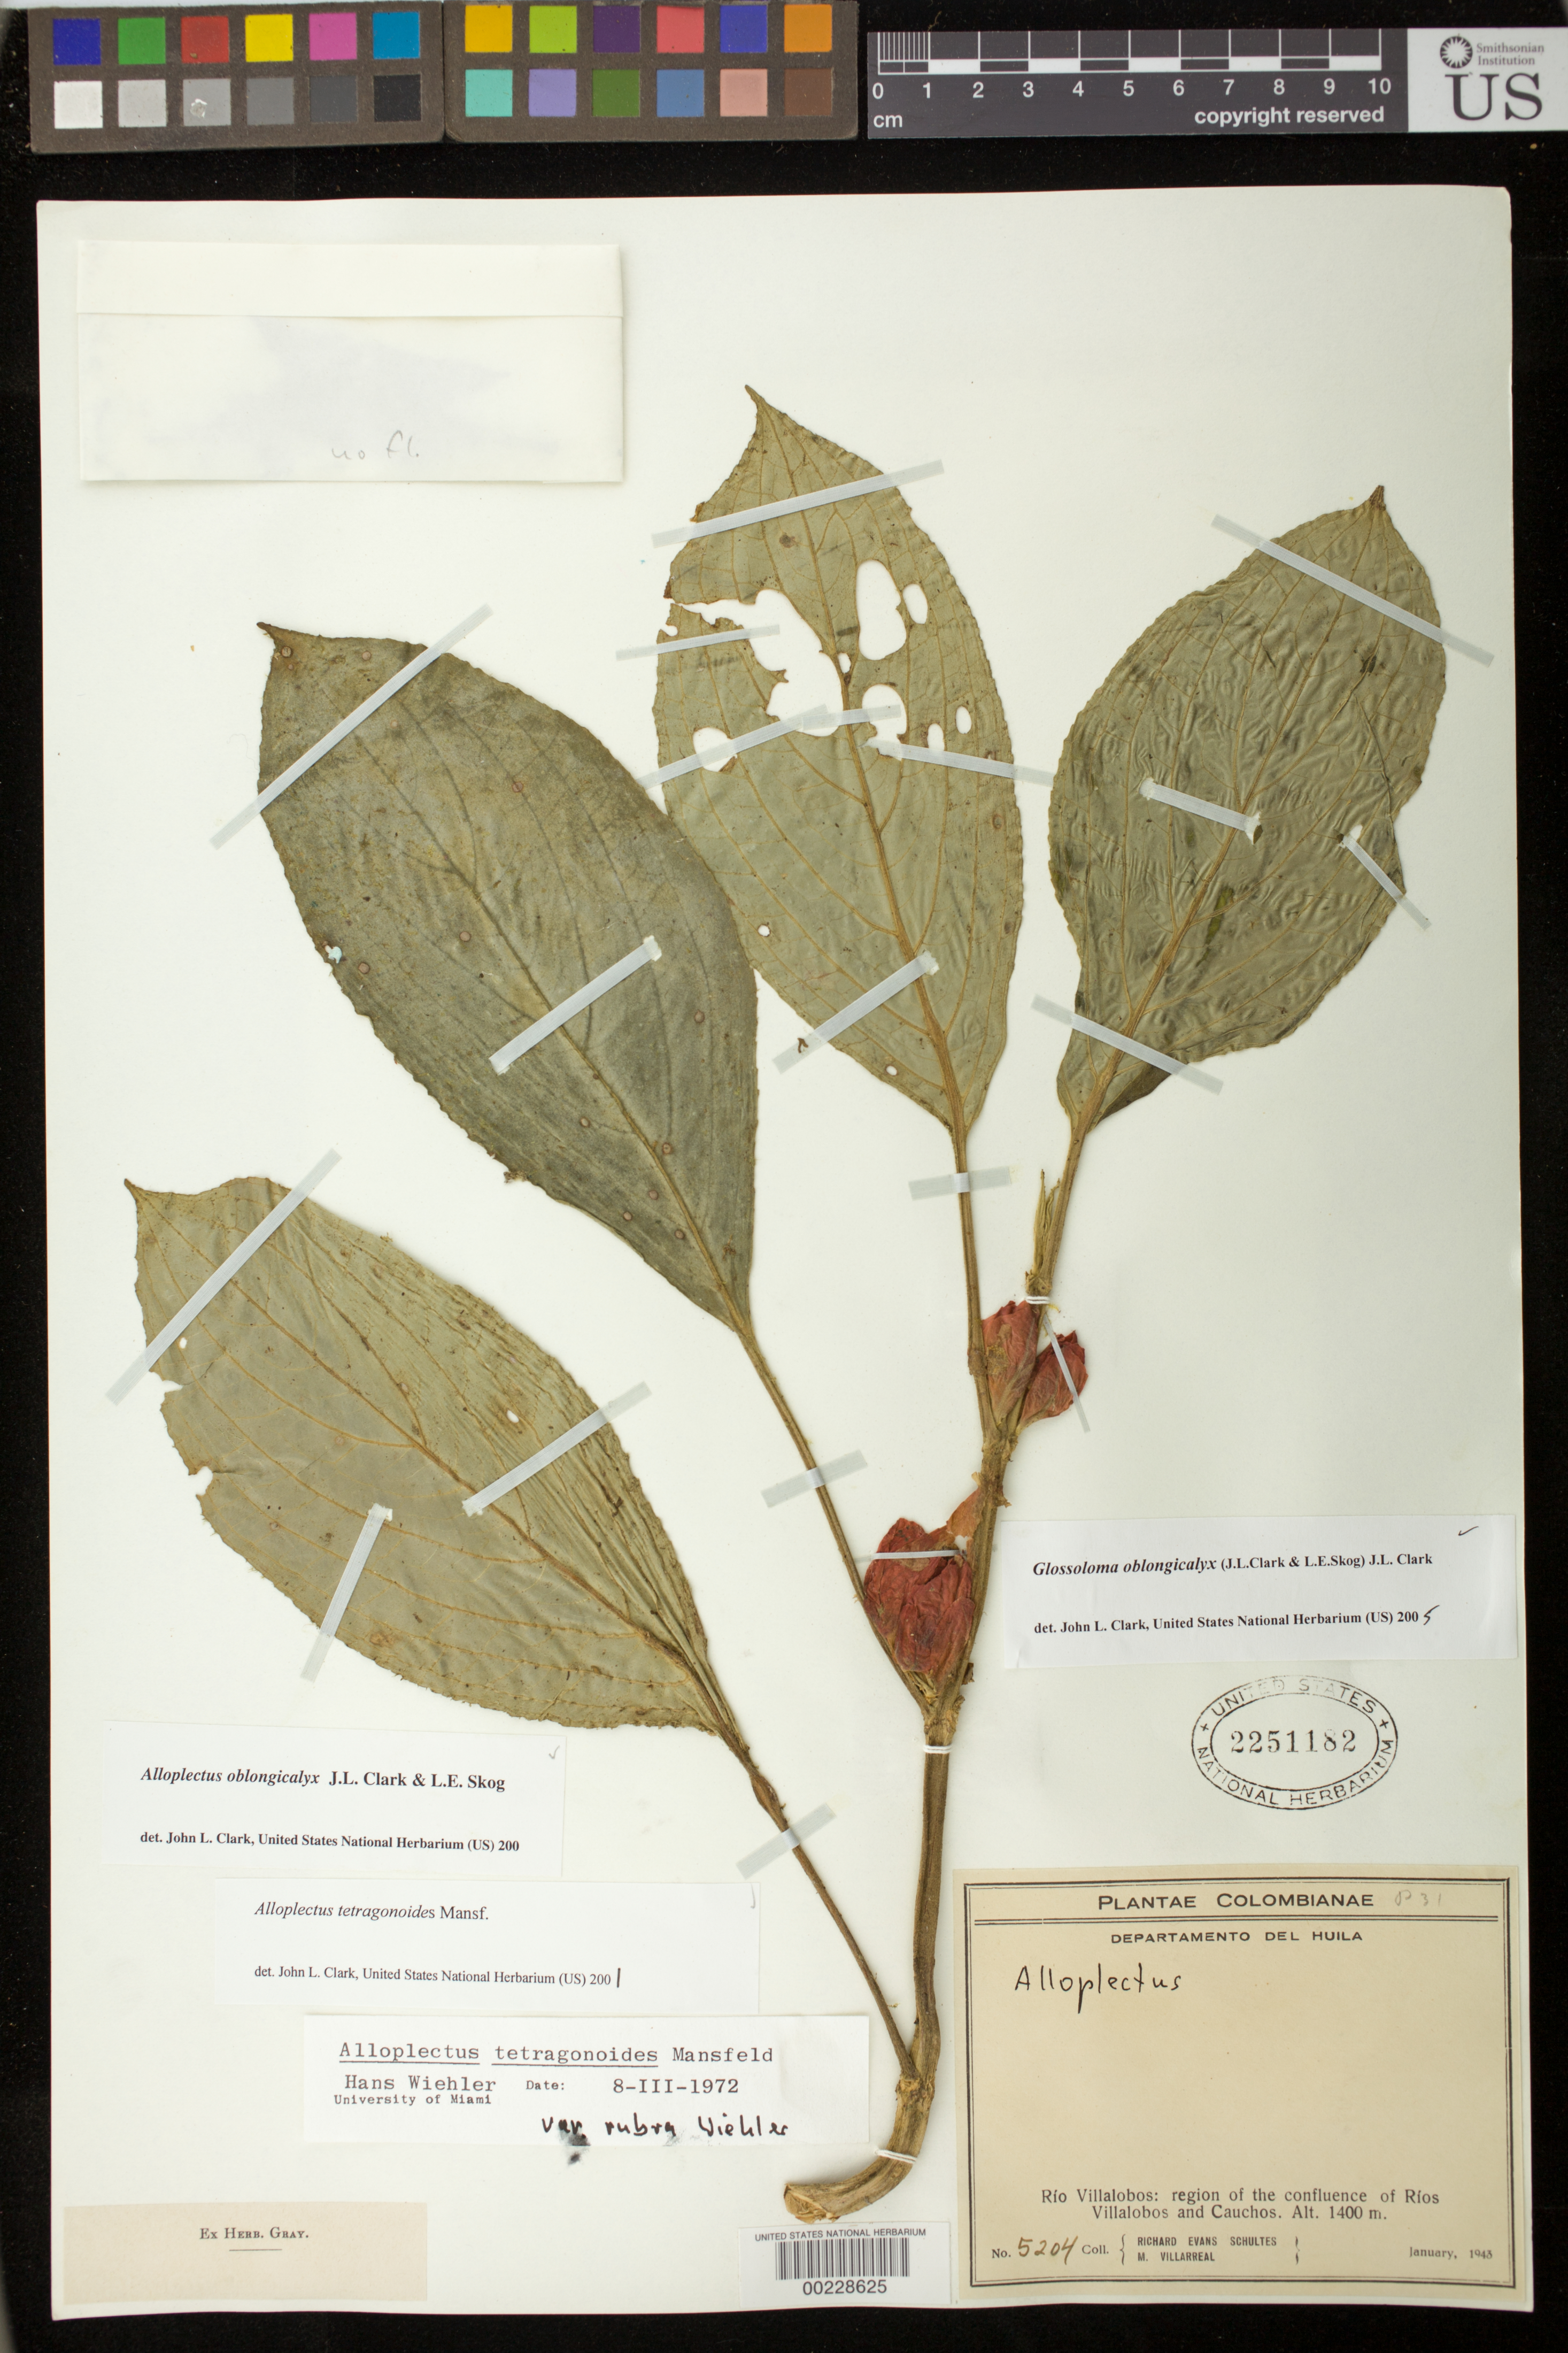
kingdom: Plantae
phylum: Tracheophyta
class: Magnoliopsida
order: Lamiales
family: Gesneriaceae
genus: Glossoloma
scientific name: Glossoloma oblongicalyx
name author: (J.L. Clark & L.E. Skog) J.L. Clark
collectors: R. E. Schultes & M. Villarreal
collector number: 5204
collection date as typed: Jan 1943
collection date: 1943-01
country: Colombia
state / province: Huila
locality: Río Villalobos; region of the confluence of Rios Villalobos and Cauchos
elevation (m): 1400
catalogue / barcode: US 2251182